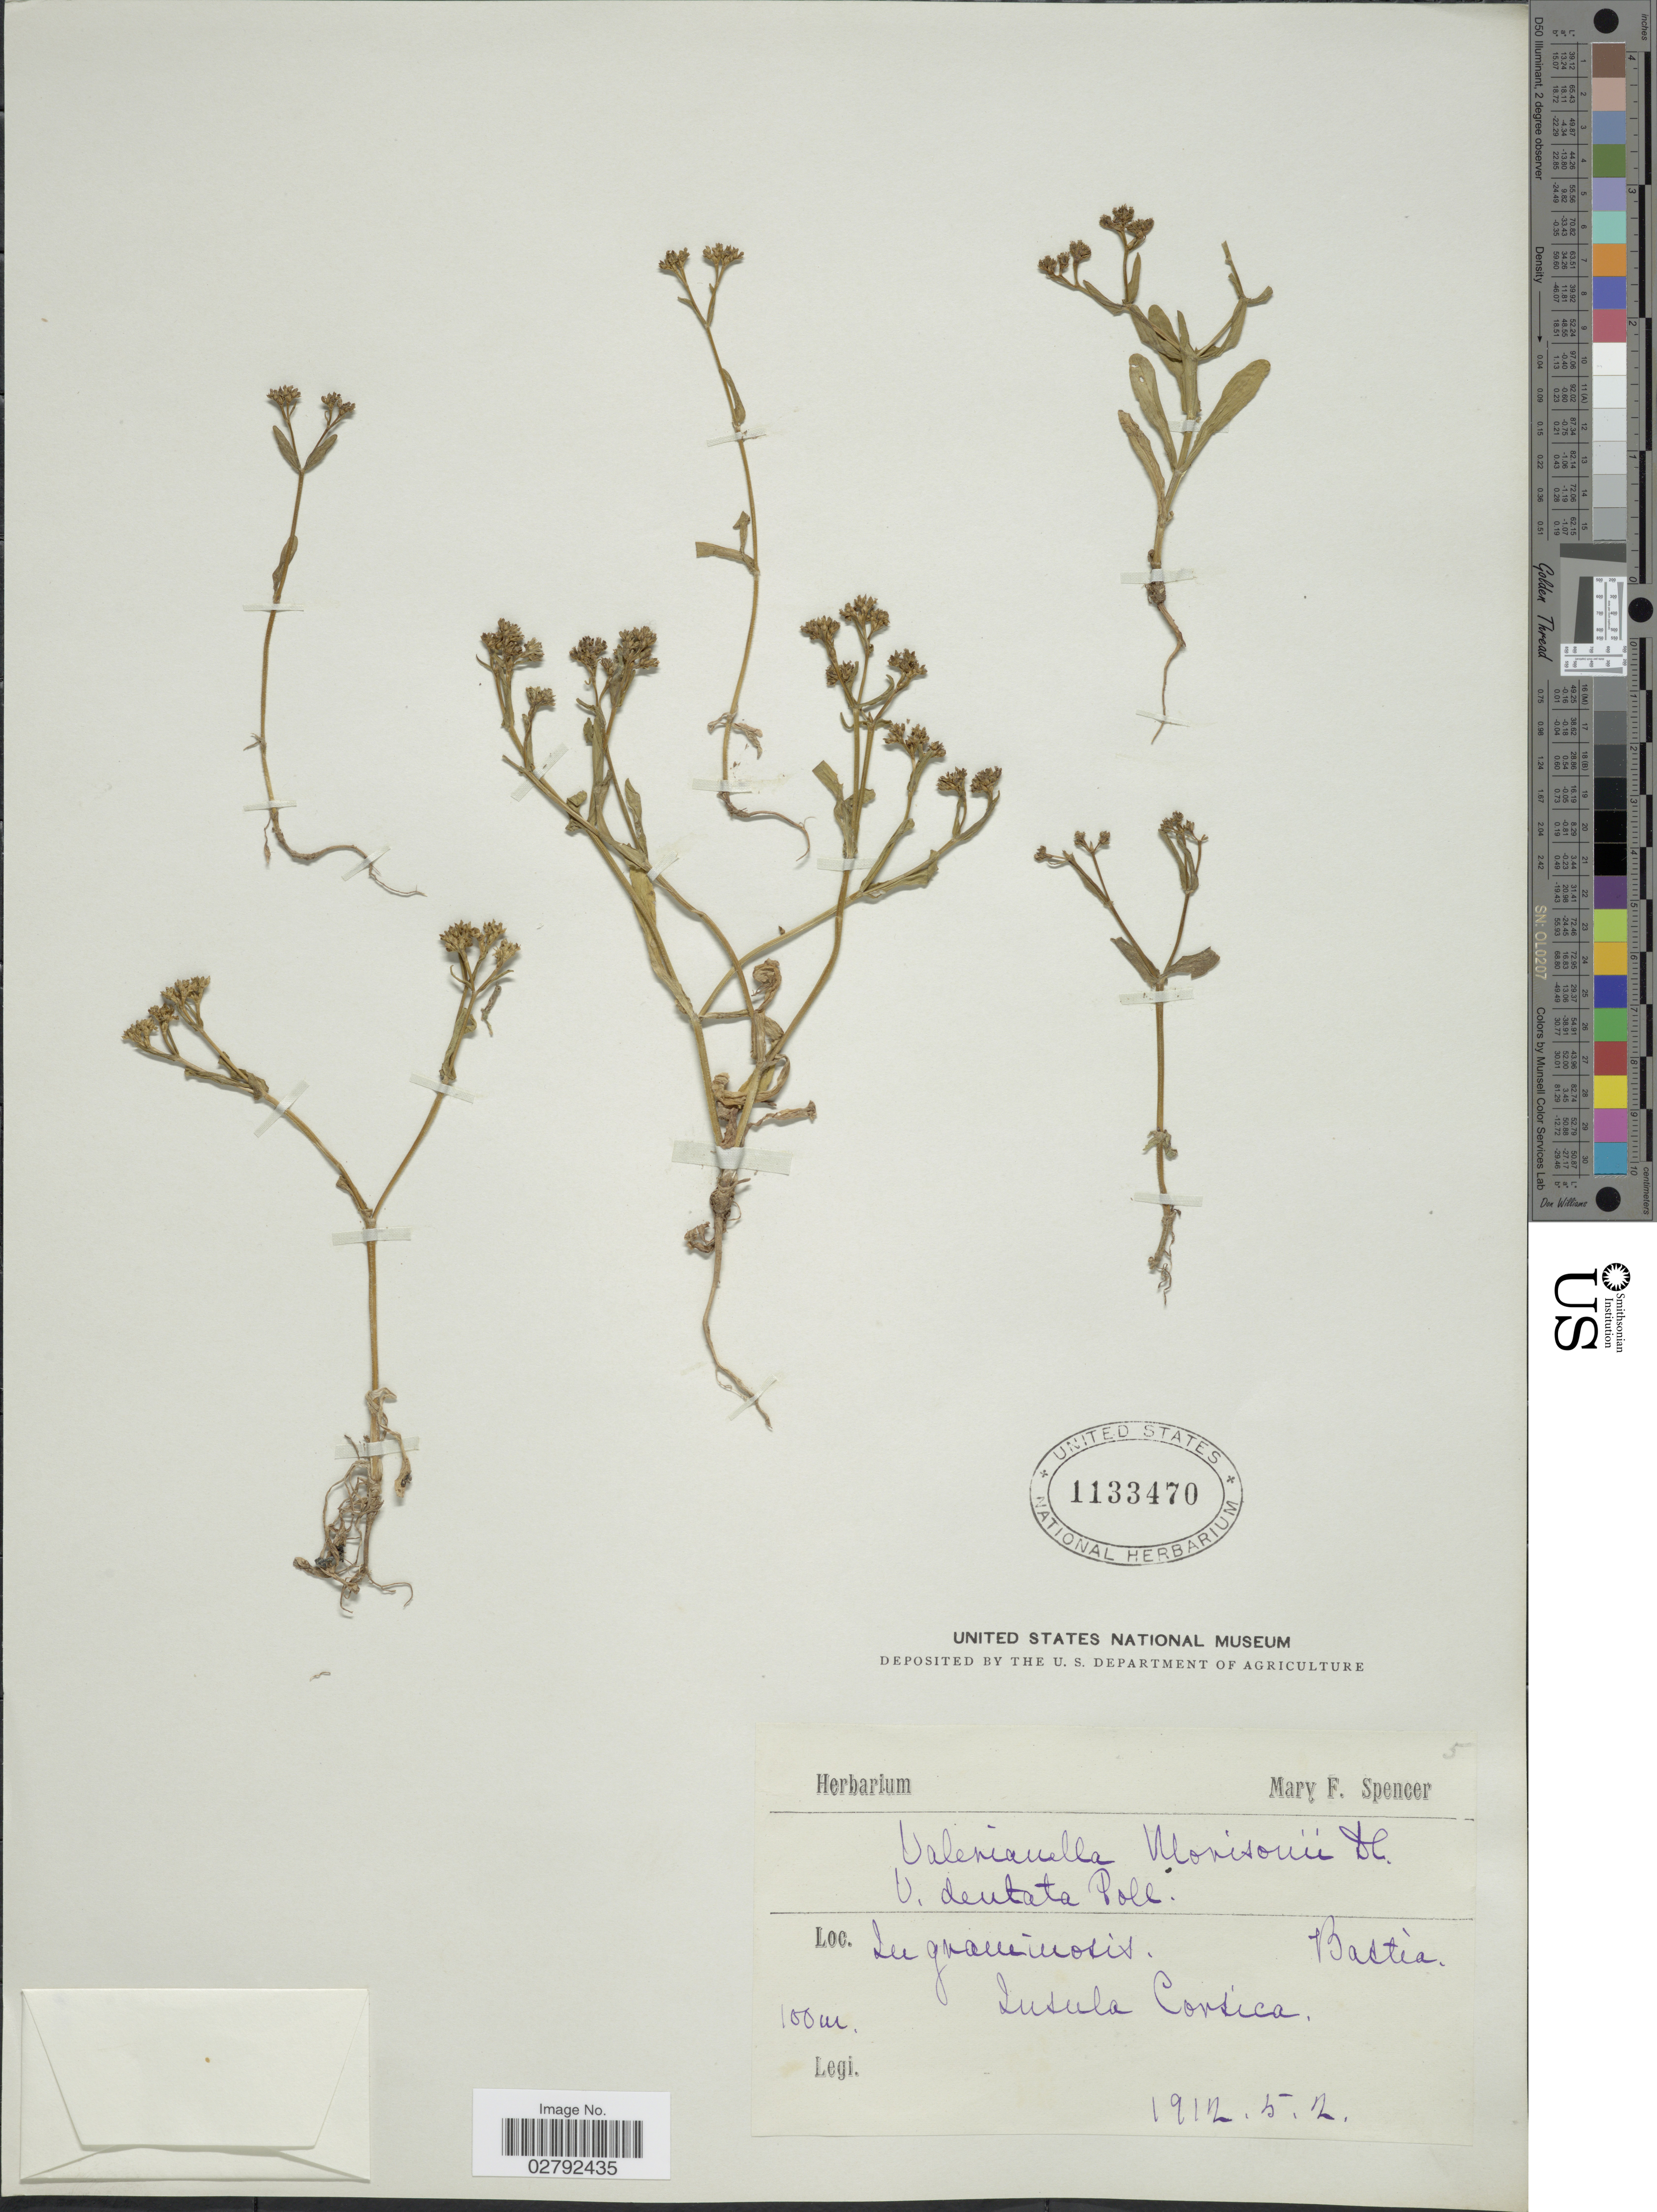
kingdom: Plantae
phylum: Tracheophyta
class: Magnoliopsida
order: Dipsacales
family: Caprifoliaceae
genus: Valerianella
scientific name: Valerianella morisonii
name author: (Spreng.) DC.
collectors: ex herb. Spencer, Mary Fiske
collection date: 1912-05-02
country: France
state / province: Corsica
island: Corse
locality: In graminosis. Bastica. Insula Corsica.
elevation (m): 100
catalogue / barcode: US 1133470